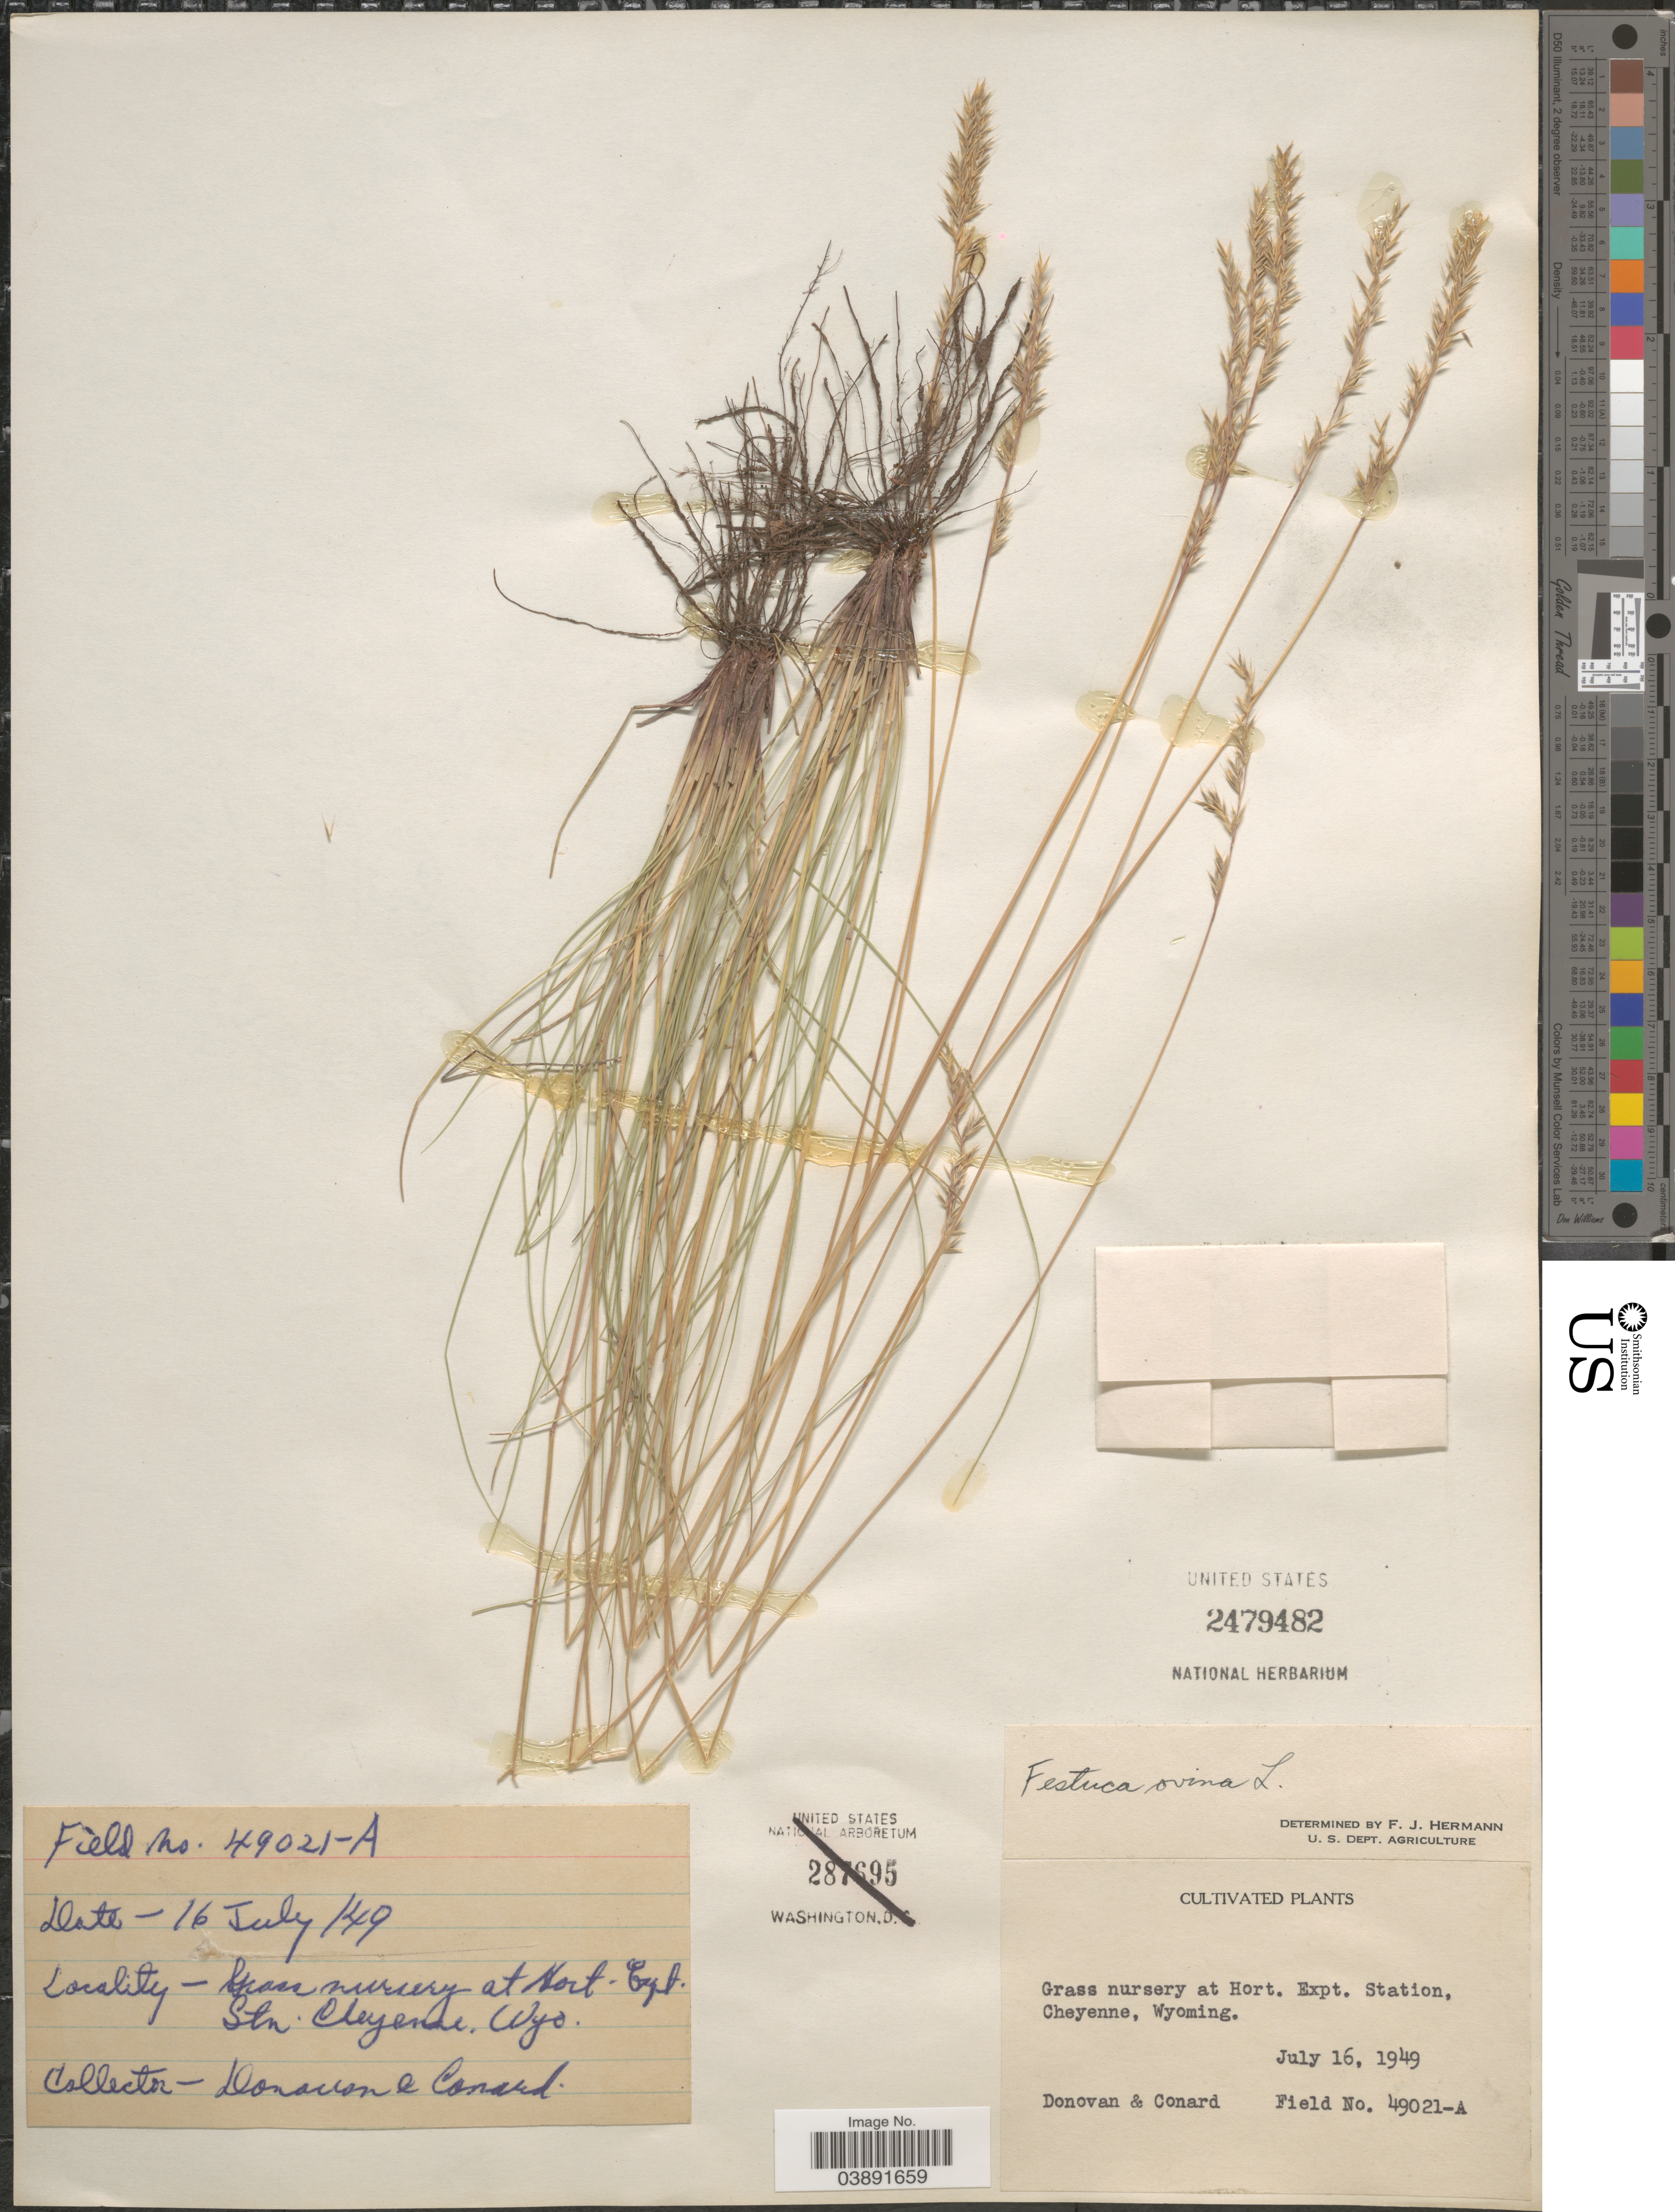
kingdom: Plantae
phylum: Tracheophyta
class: Liliopsida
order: Poales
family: Poaceae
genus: Festuca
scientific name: Festuca ovina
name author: L.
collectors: -. Donovan & Conrad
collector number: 49021-A?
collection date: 1949-07-16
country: United States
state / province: Wyoming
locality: At Hort. Expt. Station, Cheyenne.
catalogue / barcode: US 2479482